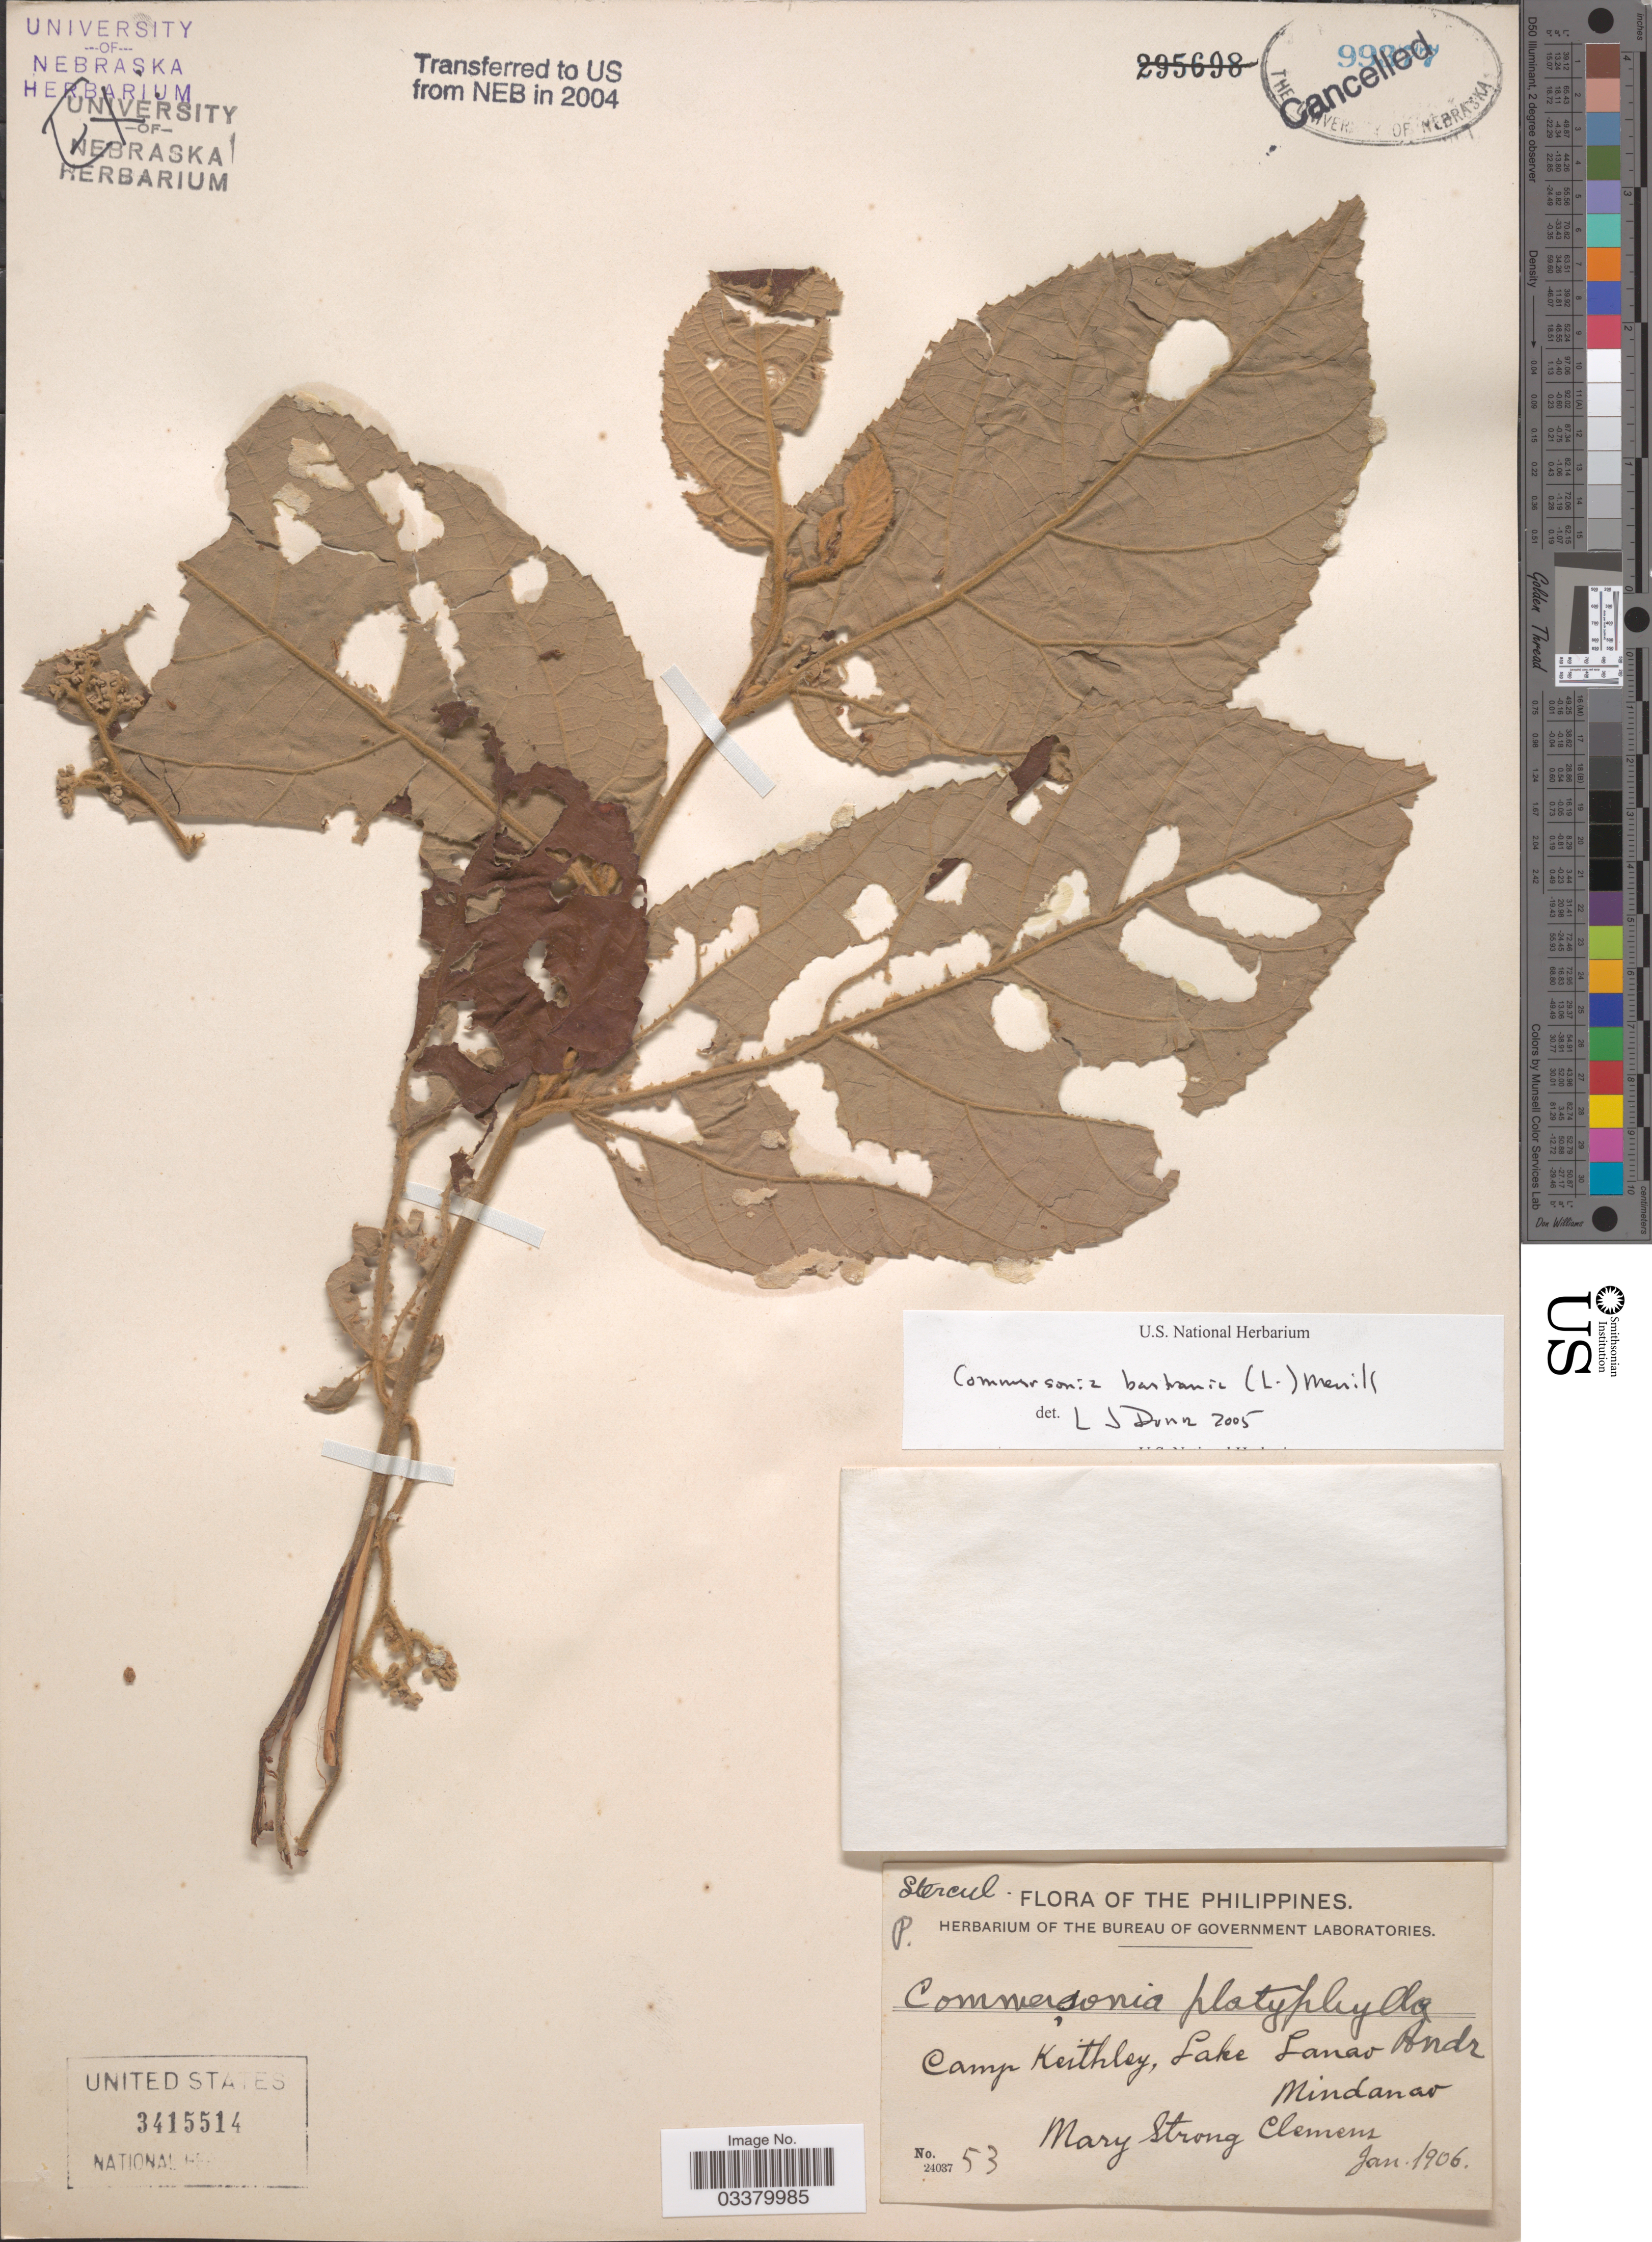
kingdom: Plantae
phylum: Tracheophyta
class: Magnoliopsida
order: Malvales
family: Malvaceae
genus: Commersonia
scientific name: Commersonia bartramia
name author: (L.) Merr.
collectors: M. S. Clemens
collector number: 53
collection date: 1906-01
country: Philippines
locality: Camp Keithley, Lake Lanao, Mindanao.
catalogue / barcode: US 3415514